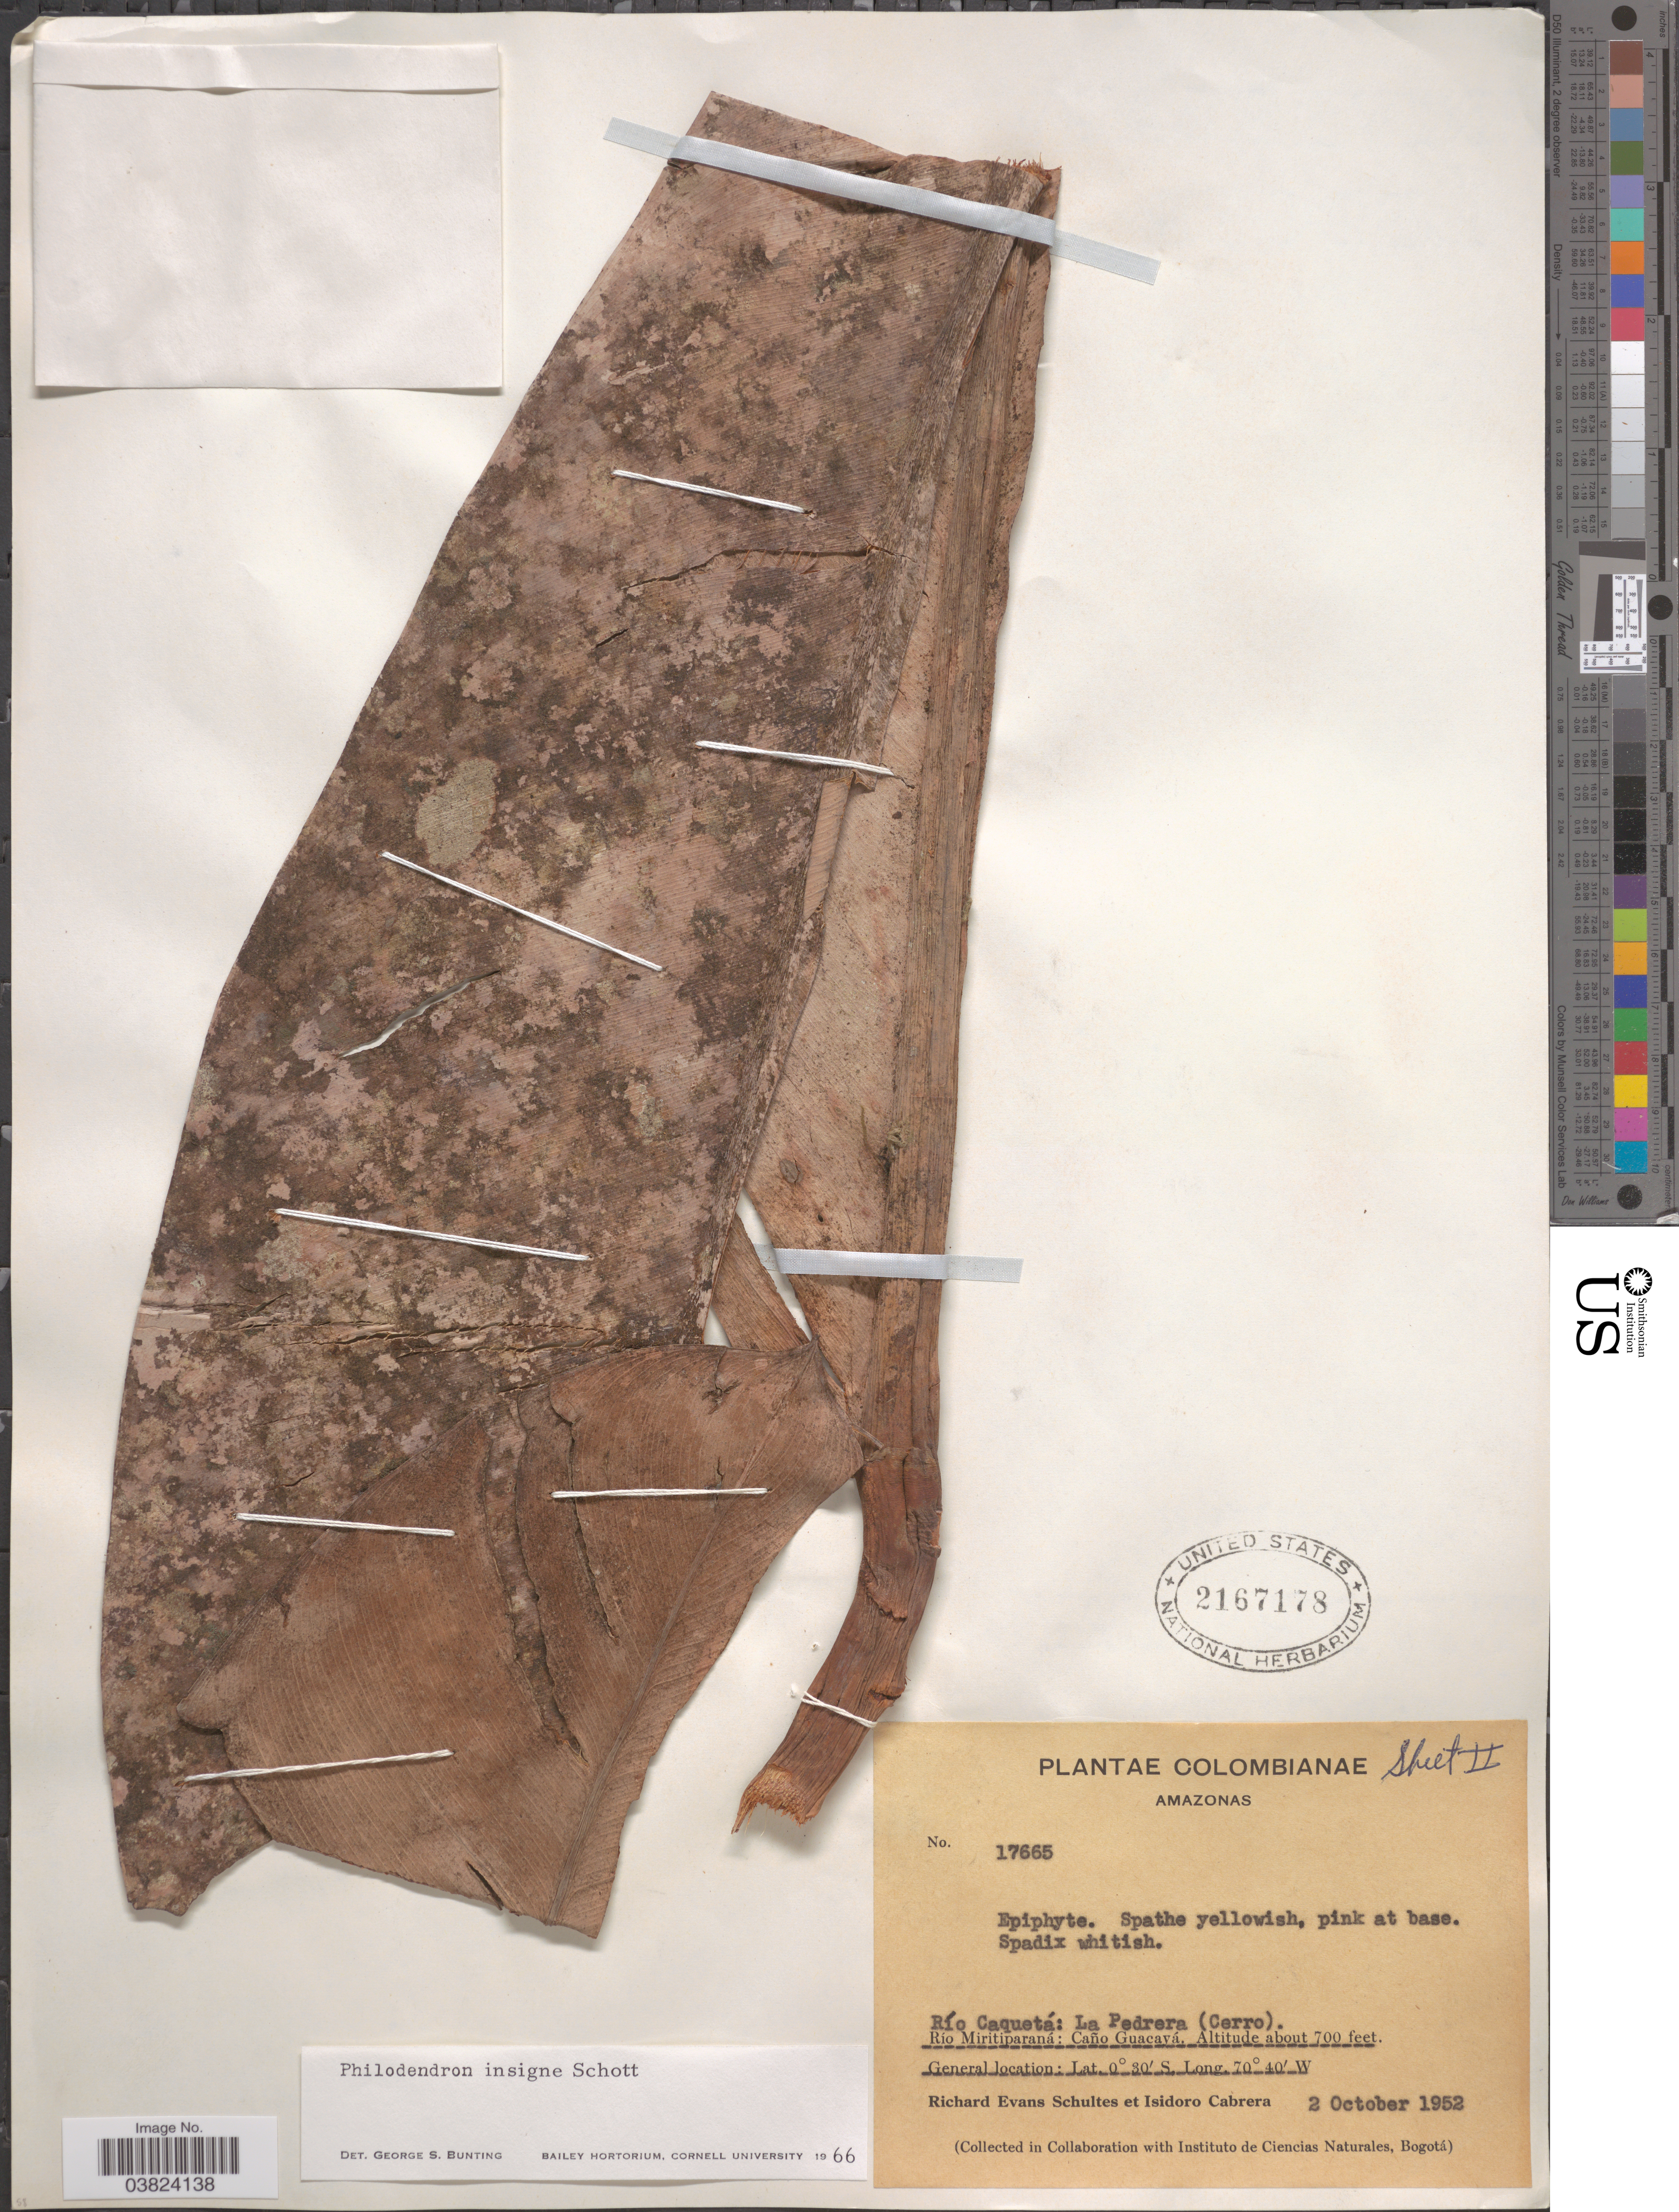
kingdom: Plantae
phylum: Tracheophyta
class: Liliopsida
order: Alismatales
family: Araceae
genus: Philodendron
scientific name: Philodendron insigne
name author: Schott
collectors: R. E. Schultes & I. Cabrera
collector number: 17665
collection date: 1952-10-02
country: Colombia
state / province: Amazônas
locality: Río Caquetá: La Pedrera (Cerro).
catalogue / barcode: US 2167178